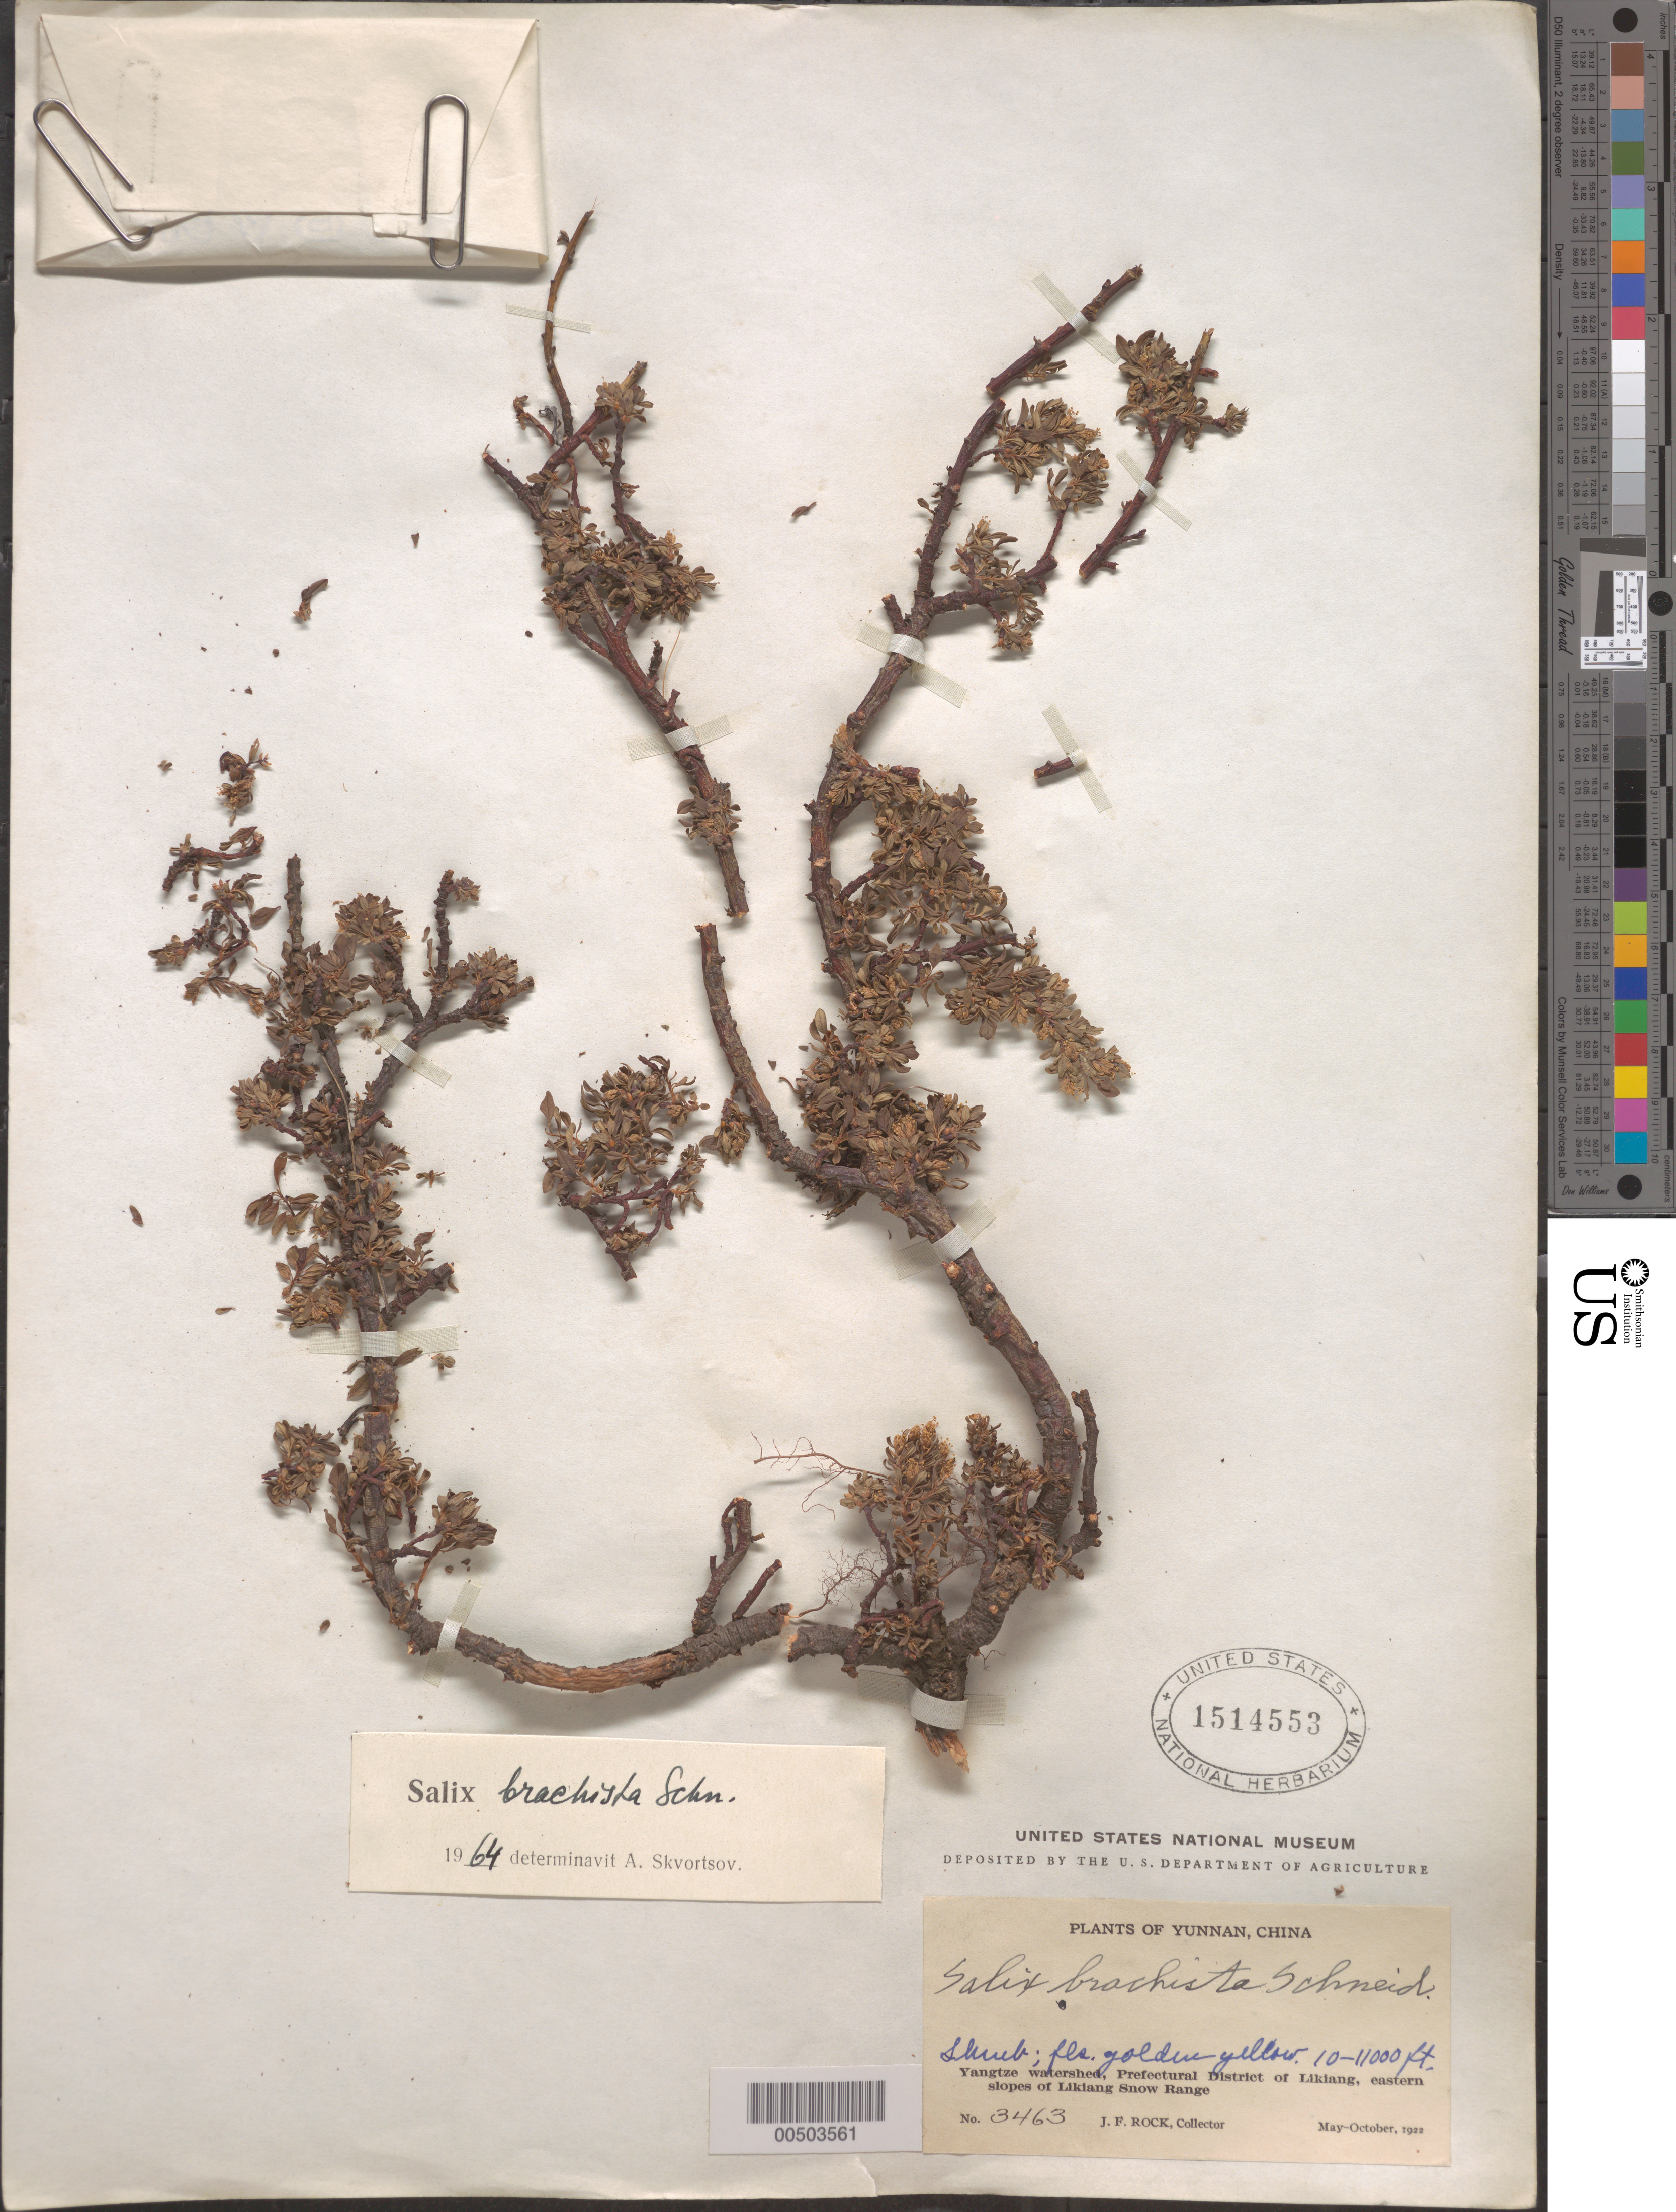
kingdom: Plantae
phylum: Tracheophyta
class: Magnoliopsida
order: Malpighiales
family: Salicaceae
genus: Salix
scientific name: Salix brachista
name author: C.K. Schneid.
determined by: Skvortsov, A. K.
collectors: J. F. Rock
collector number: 3463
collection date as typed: May 1922 to -- Oct 1922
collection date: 1922-05/1922-10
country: China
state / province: Yunnan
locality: Yangtze watershed, eastern slopes of Likiang snow range, Likiang (Dayan) District (?)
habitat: Shrub; fls. golden yellow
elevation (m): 3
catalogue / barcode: US 1514553